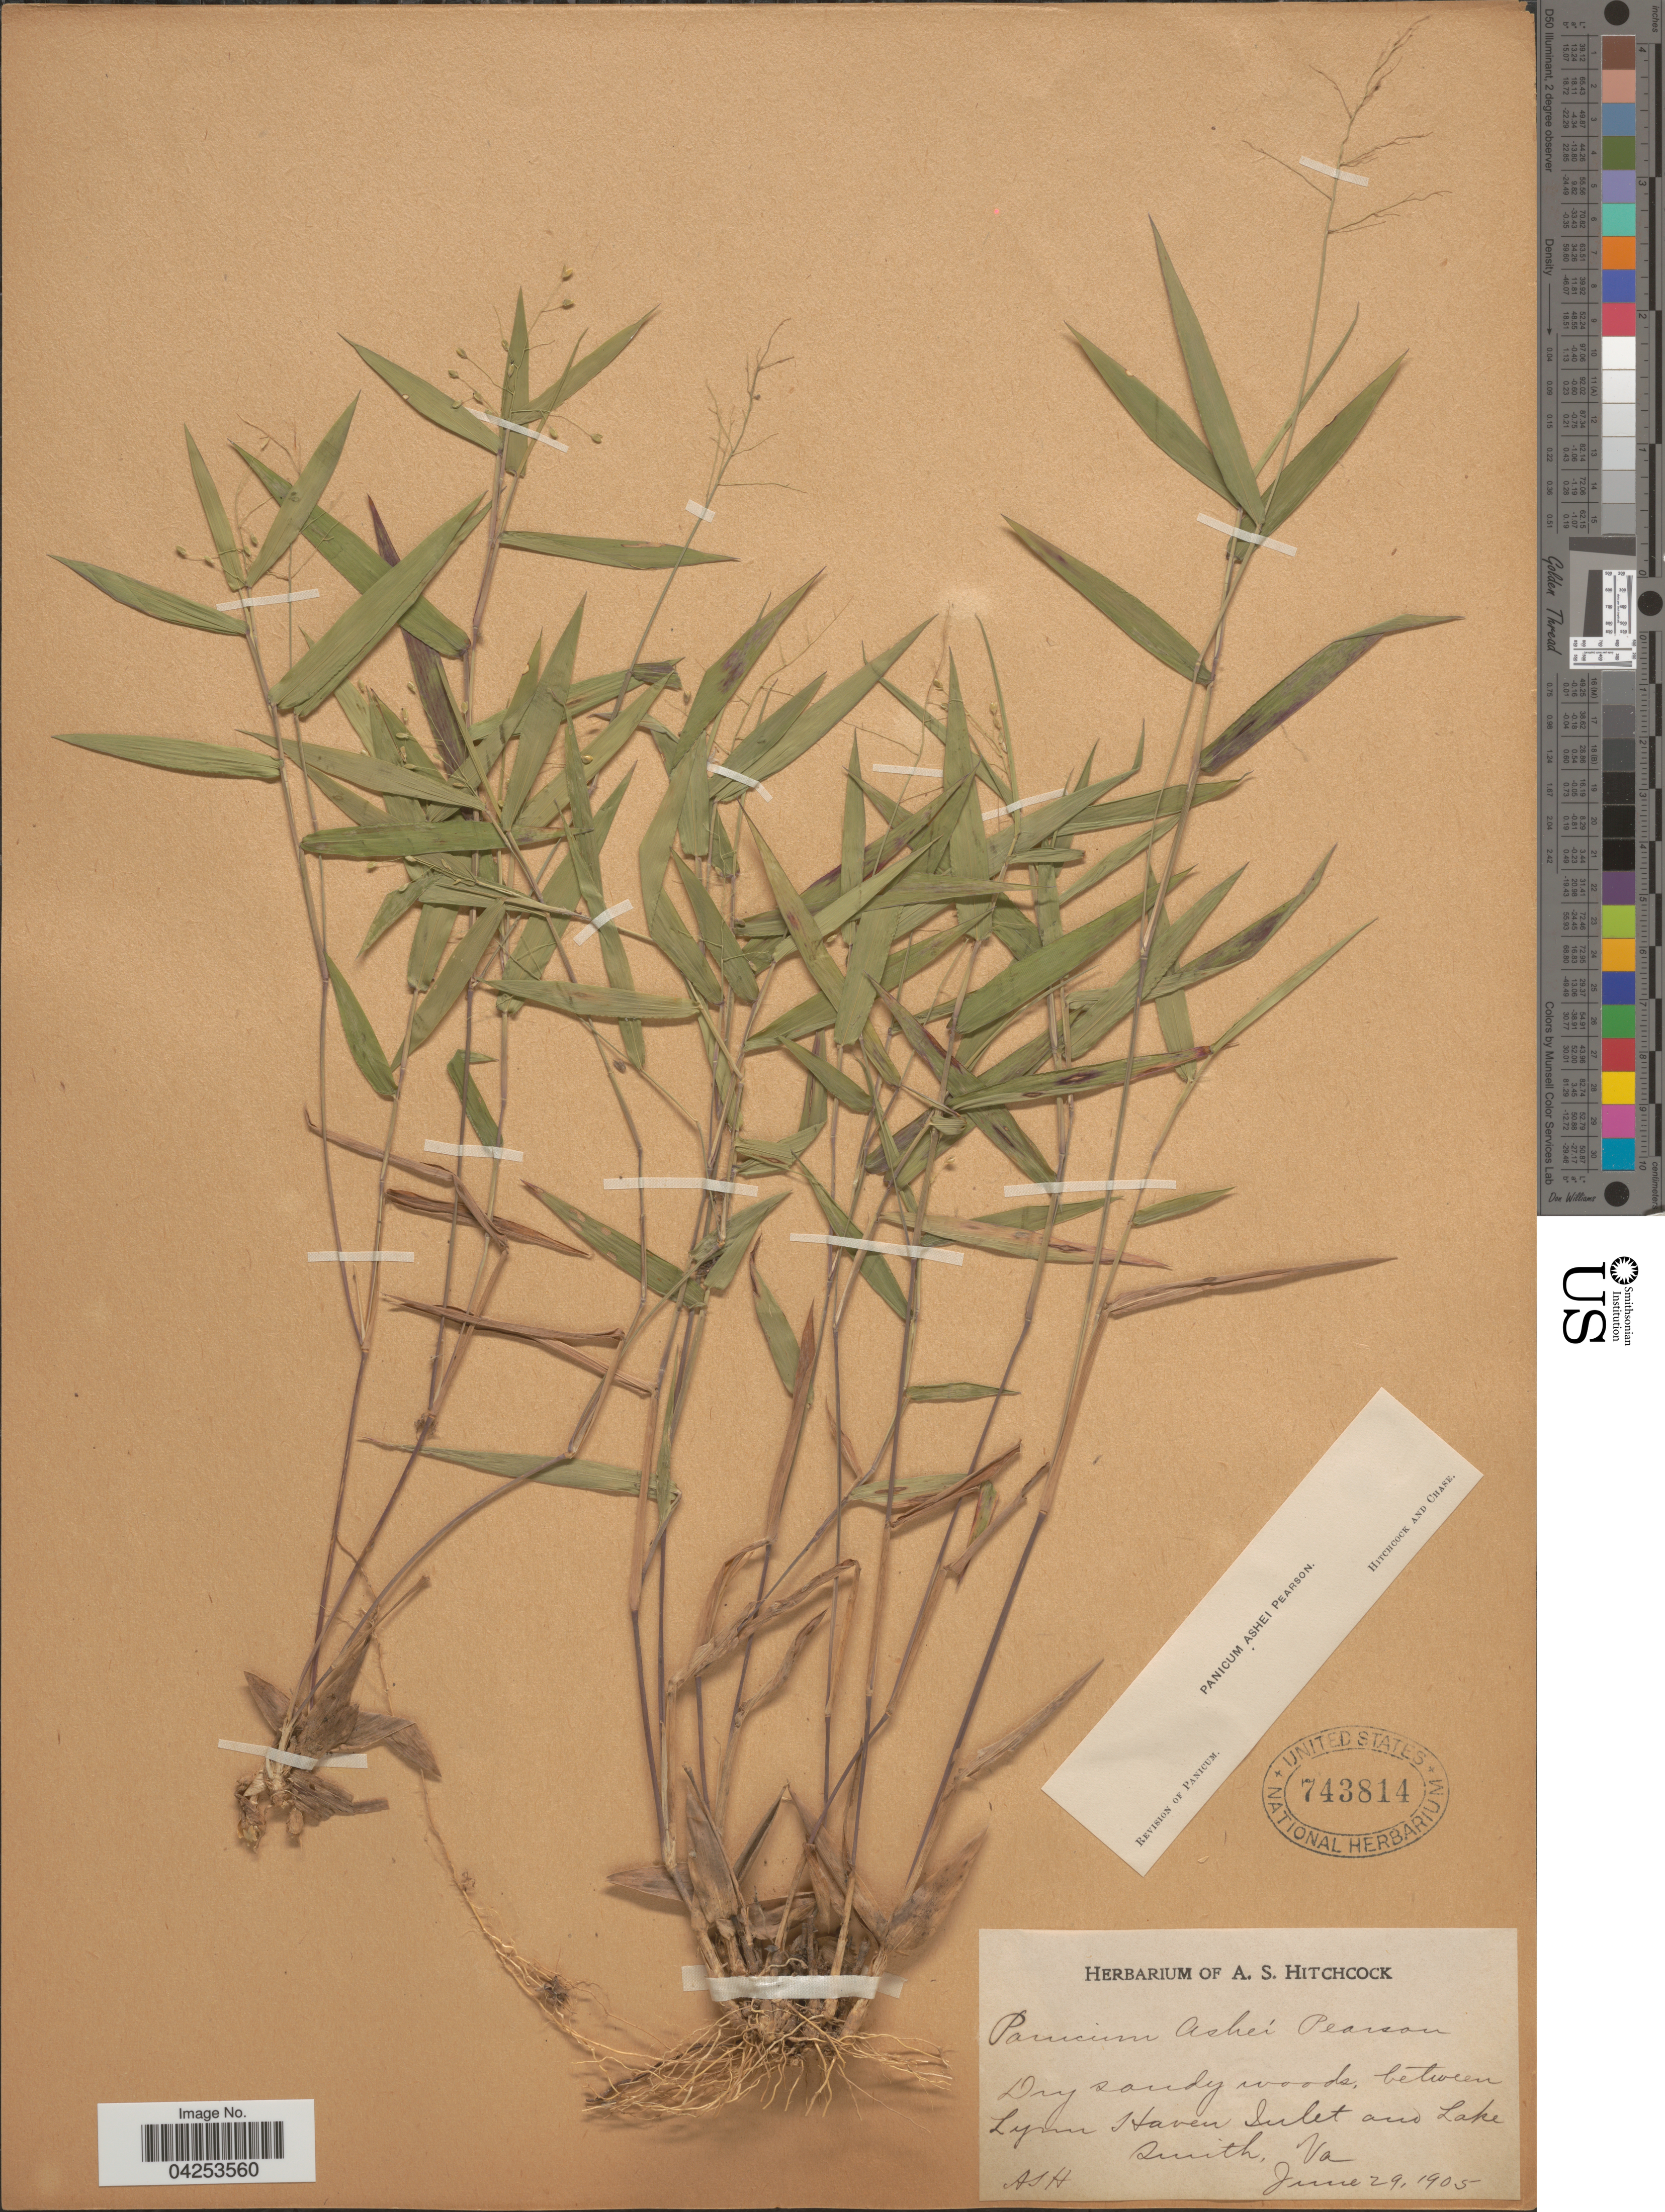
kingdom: Plantae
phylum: Tracheophyta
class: Liliopsida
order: Poales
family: Poaceae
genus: Dichanthelium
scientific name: Dichanthelium commutatum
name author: (Schult.) Gould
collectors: A. S. Hitchcock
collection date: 1905-06-29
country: United States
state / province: Virginia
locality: Dry sandy woods, between Lynn Haven Inlet and Lake Smith.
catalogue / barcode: US 743814